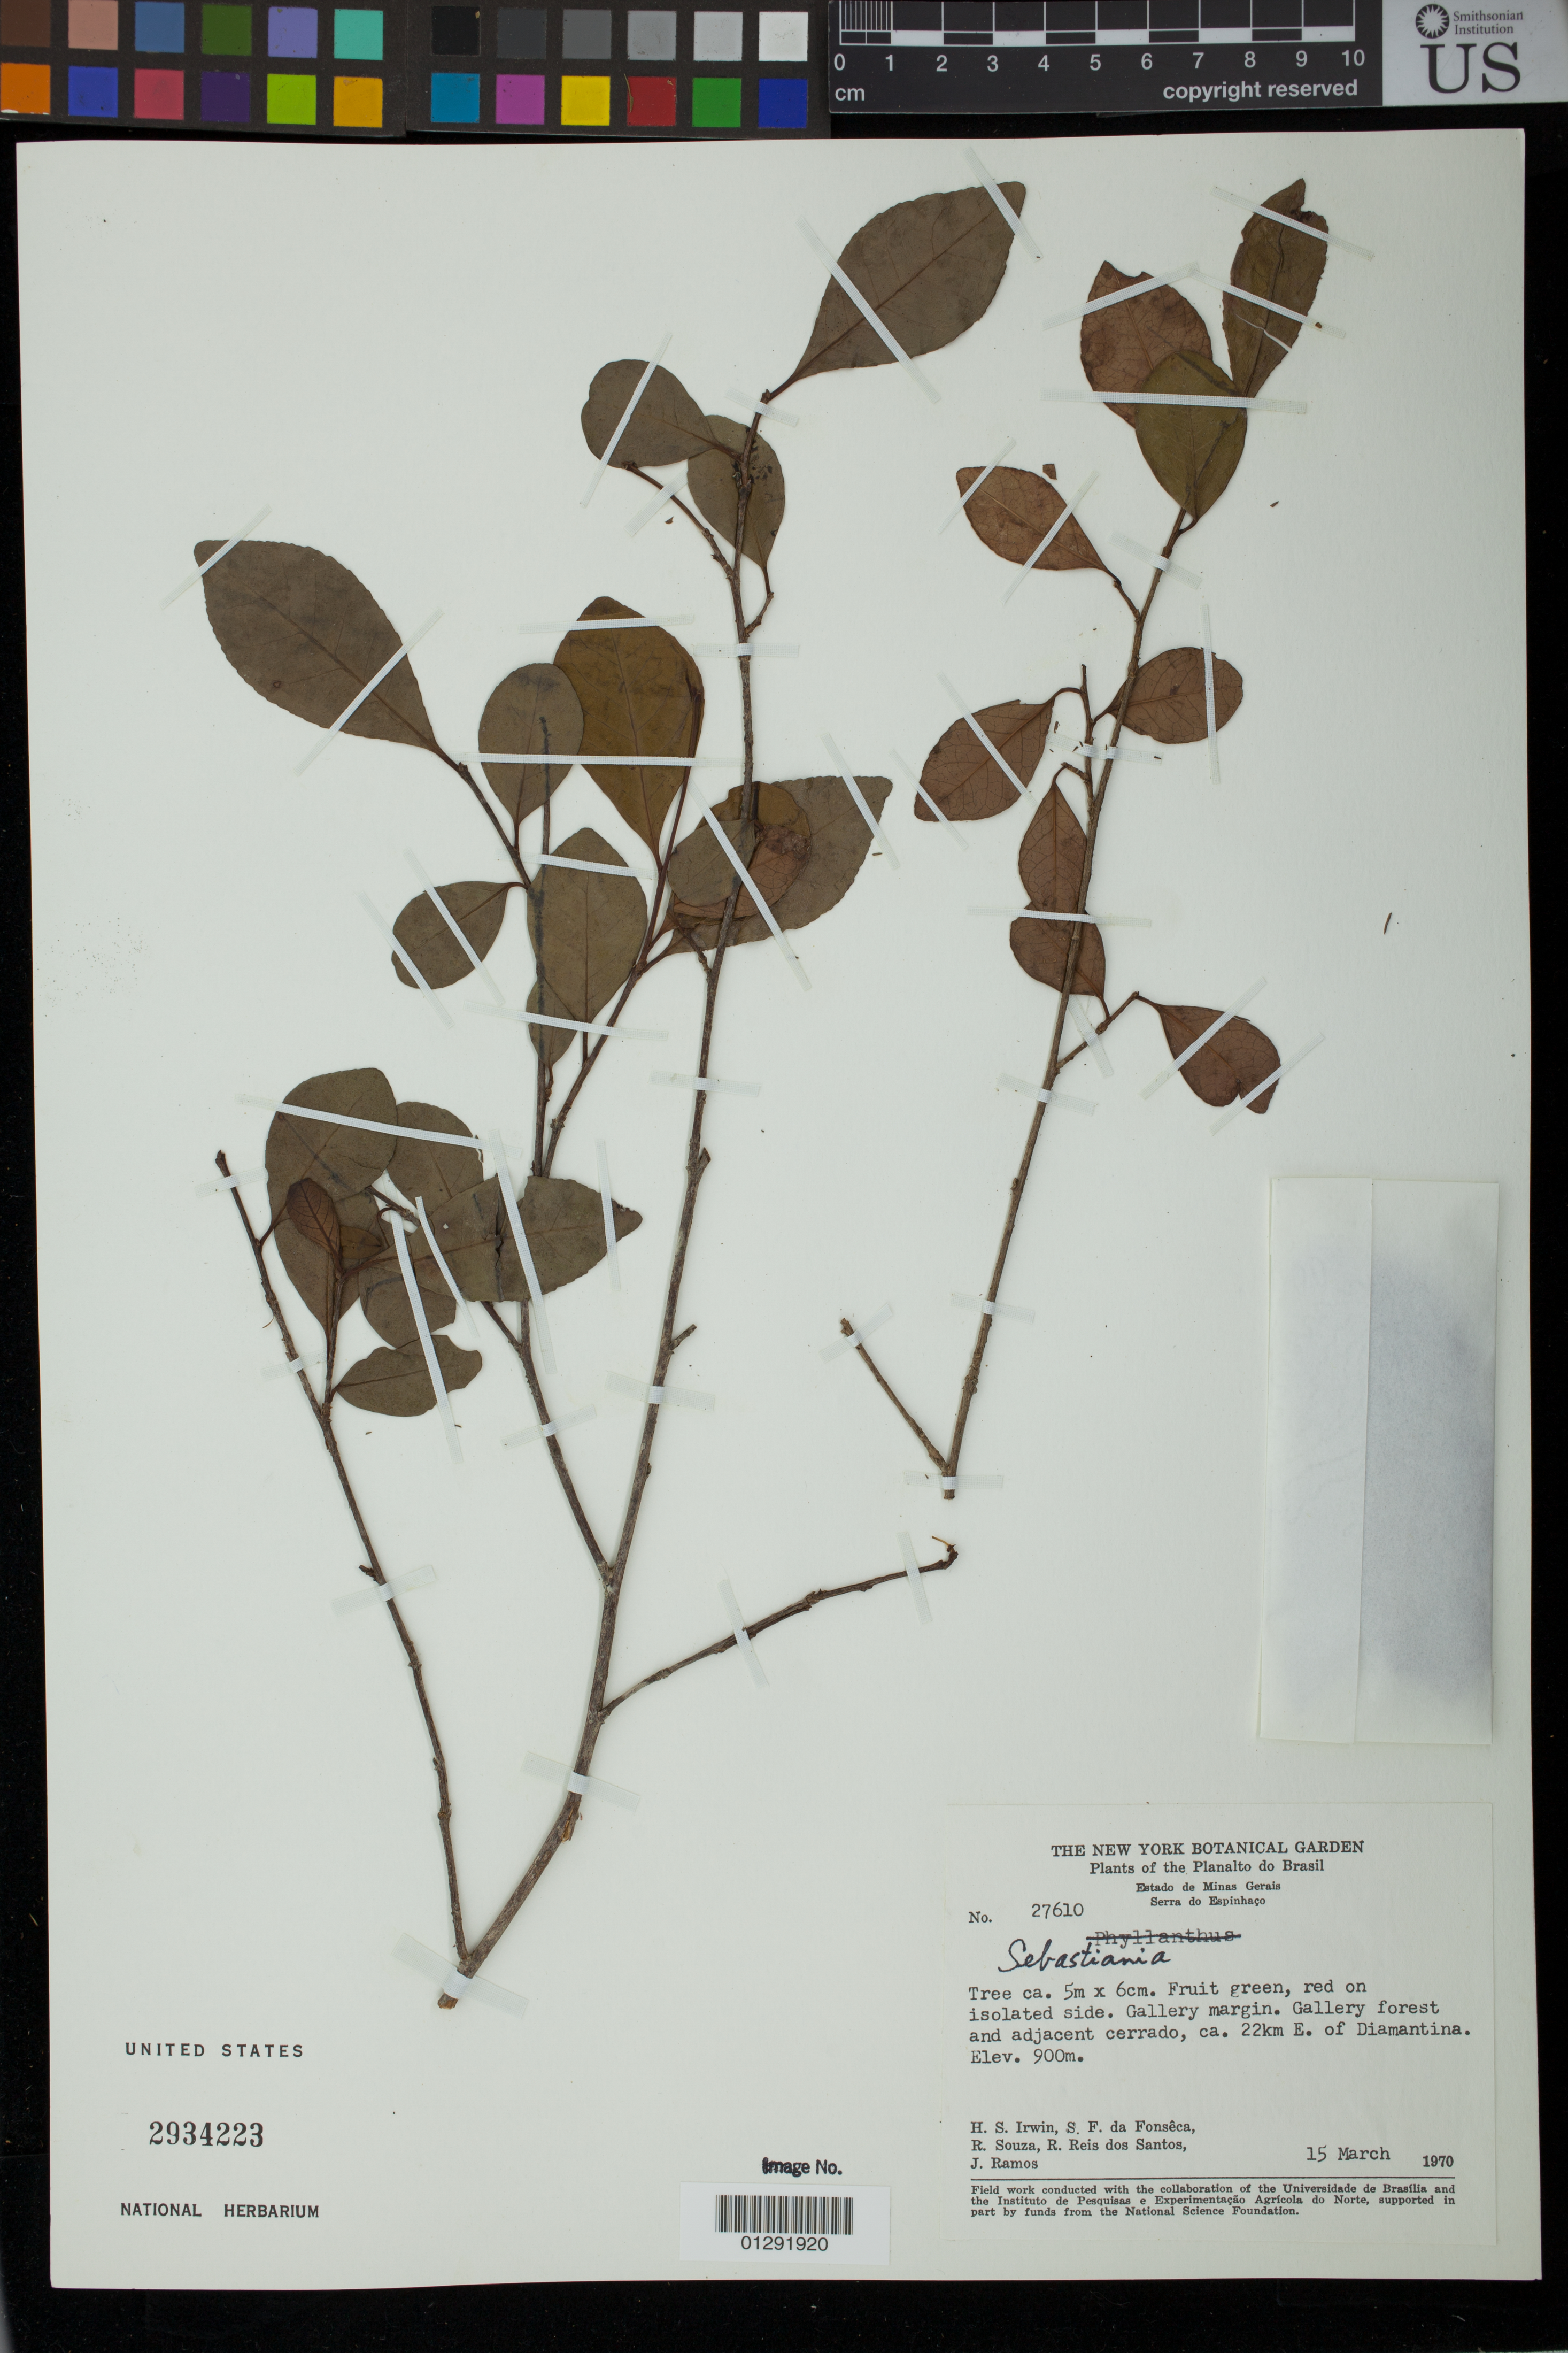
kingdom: Plantae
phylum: Tracheophyta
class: Magnoliopsida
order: Malpighiales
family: Euphorbiaceae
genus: Sebastiania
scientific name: Sebastiania sp.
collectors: H. Irwin, S. F. Fonsêca, R. Souza & R. Reis dos Santos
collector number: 27610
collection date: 1970-03-15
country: Brazil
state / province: Minas Gerais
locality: Serra do Espinhaco: ca. 22km E. of Diamantina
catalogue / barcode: US 2934223